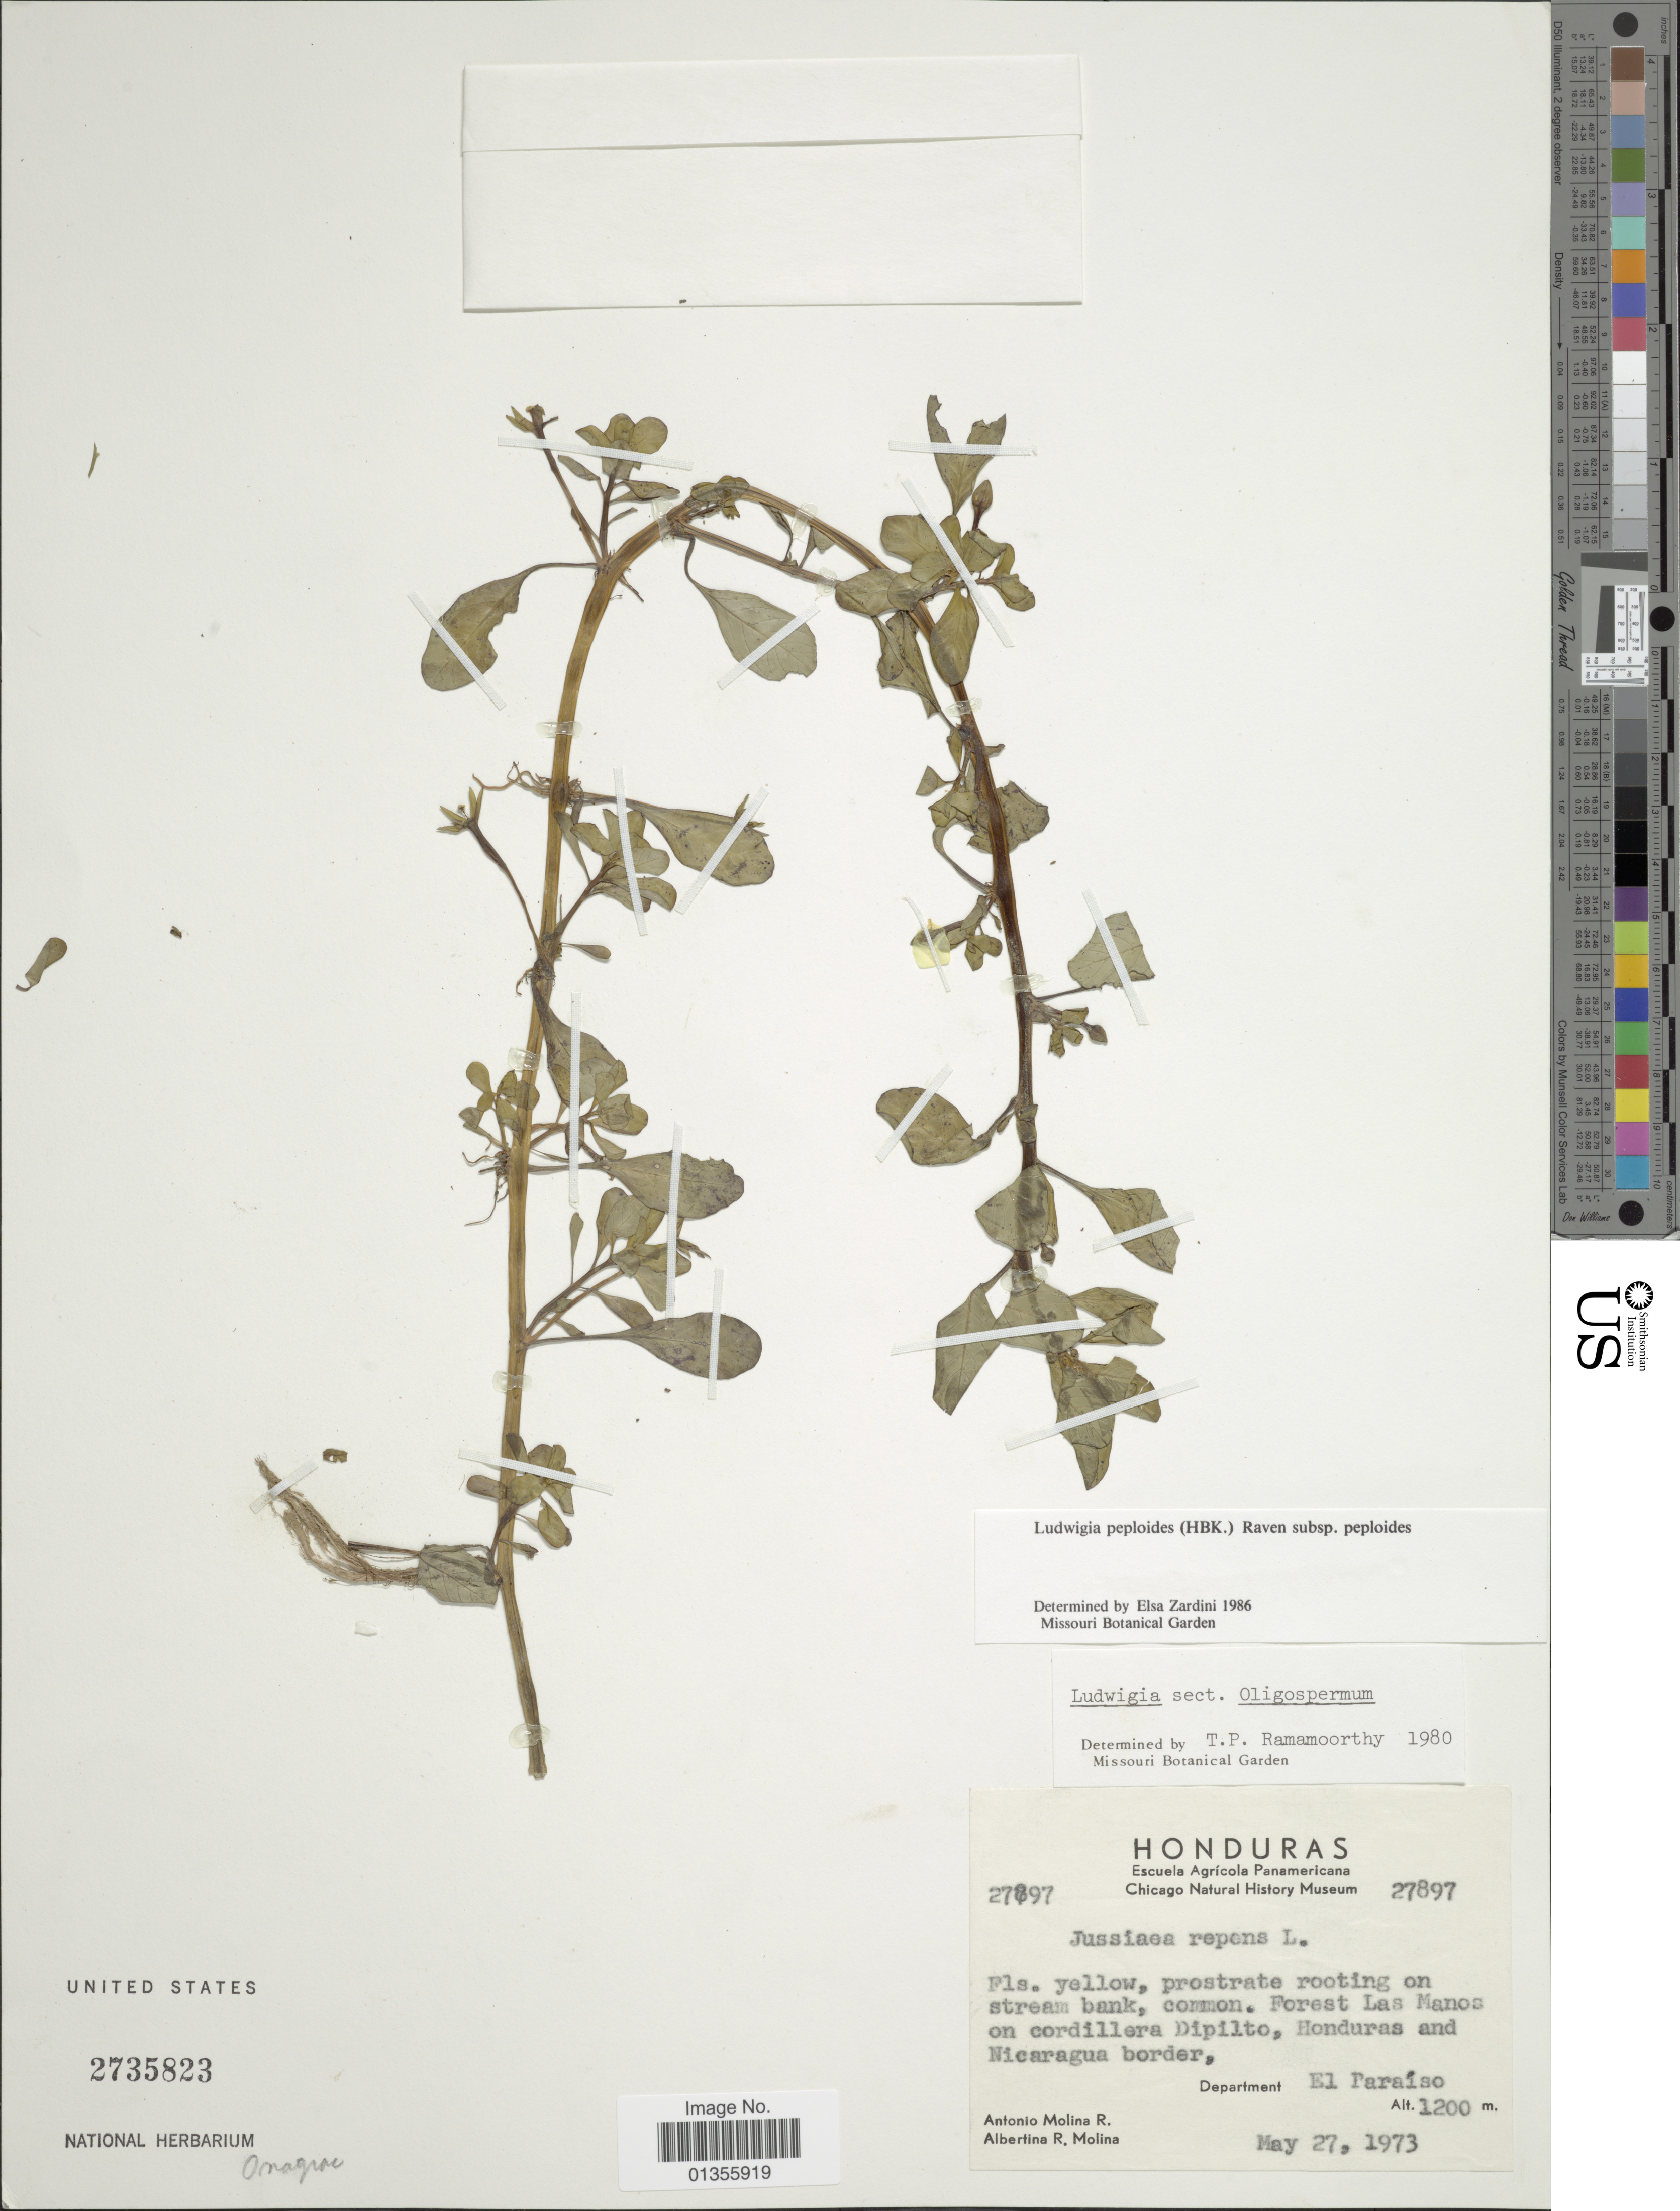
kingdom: Plantae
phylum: Tracheophyta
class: Magnoliopsida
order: Myrtales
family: Onagraceae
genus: Ludwigia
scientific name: Ludwigia peploides subsp. peploides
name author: (Kunth) P.H. Raven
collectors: A. Molina R. & A. R. Molina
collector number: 27897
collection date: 1973-05-27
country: Honduras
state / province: El Paraíso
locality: Forest Las Manos on cordillera Dipilto, Honduras and Nicaragua border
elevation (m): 1200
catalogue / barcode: US 2735823